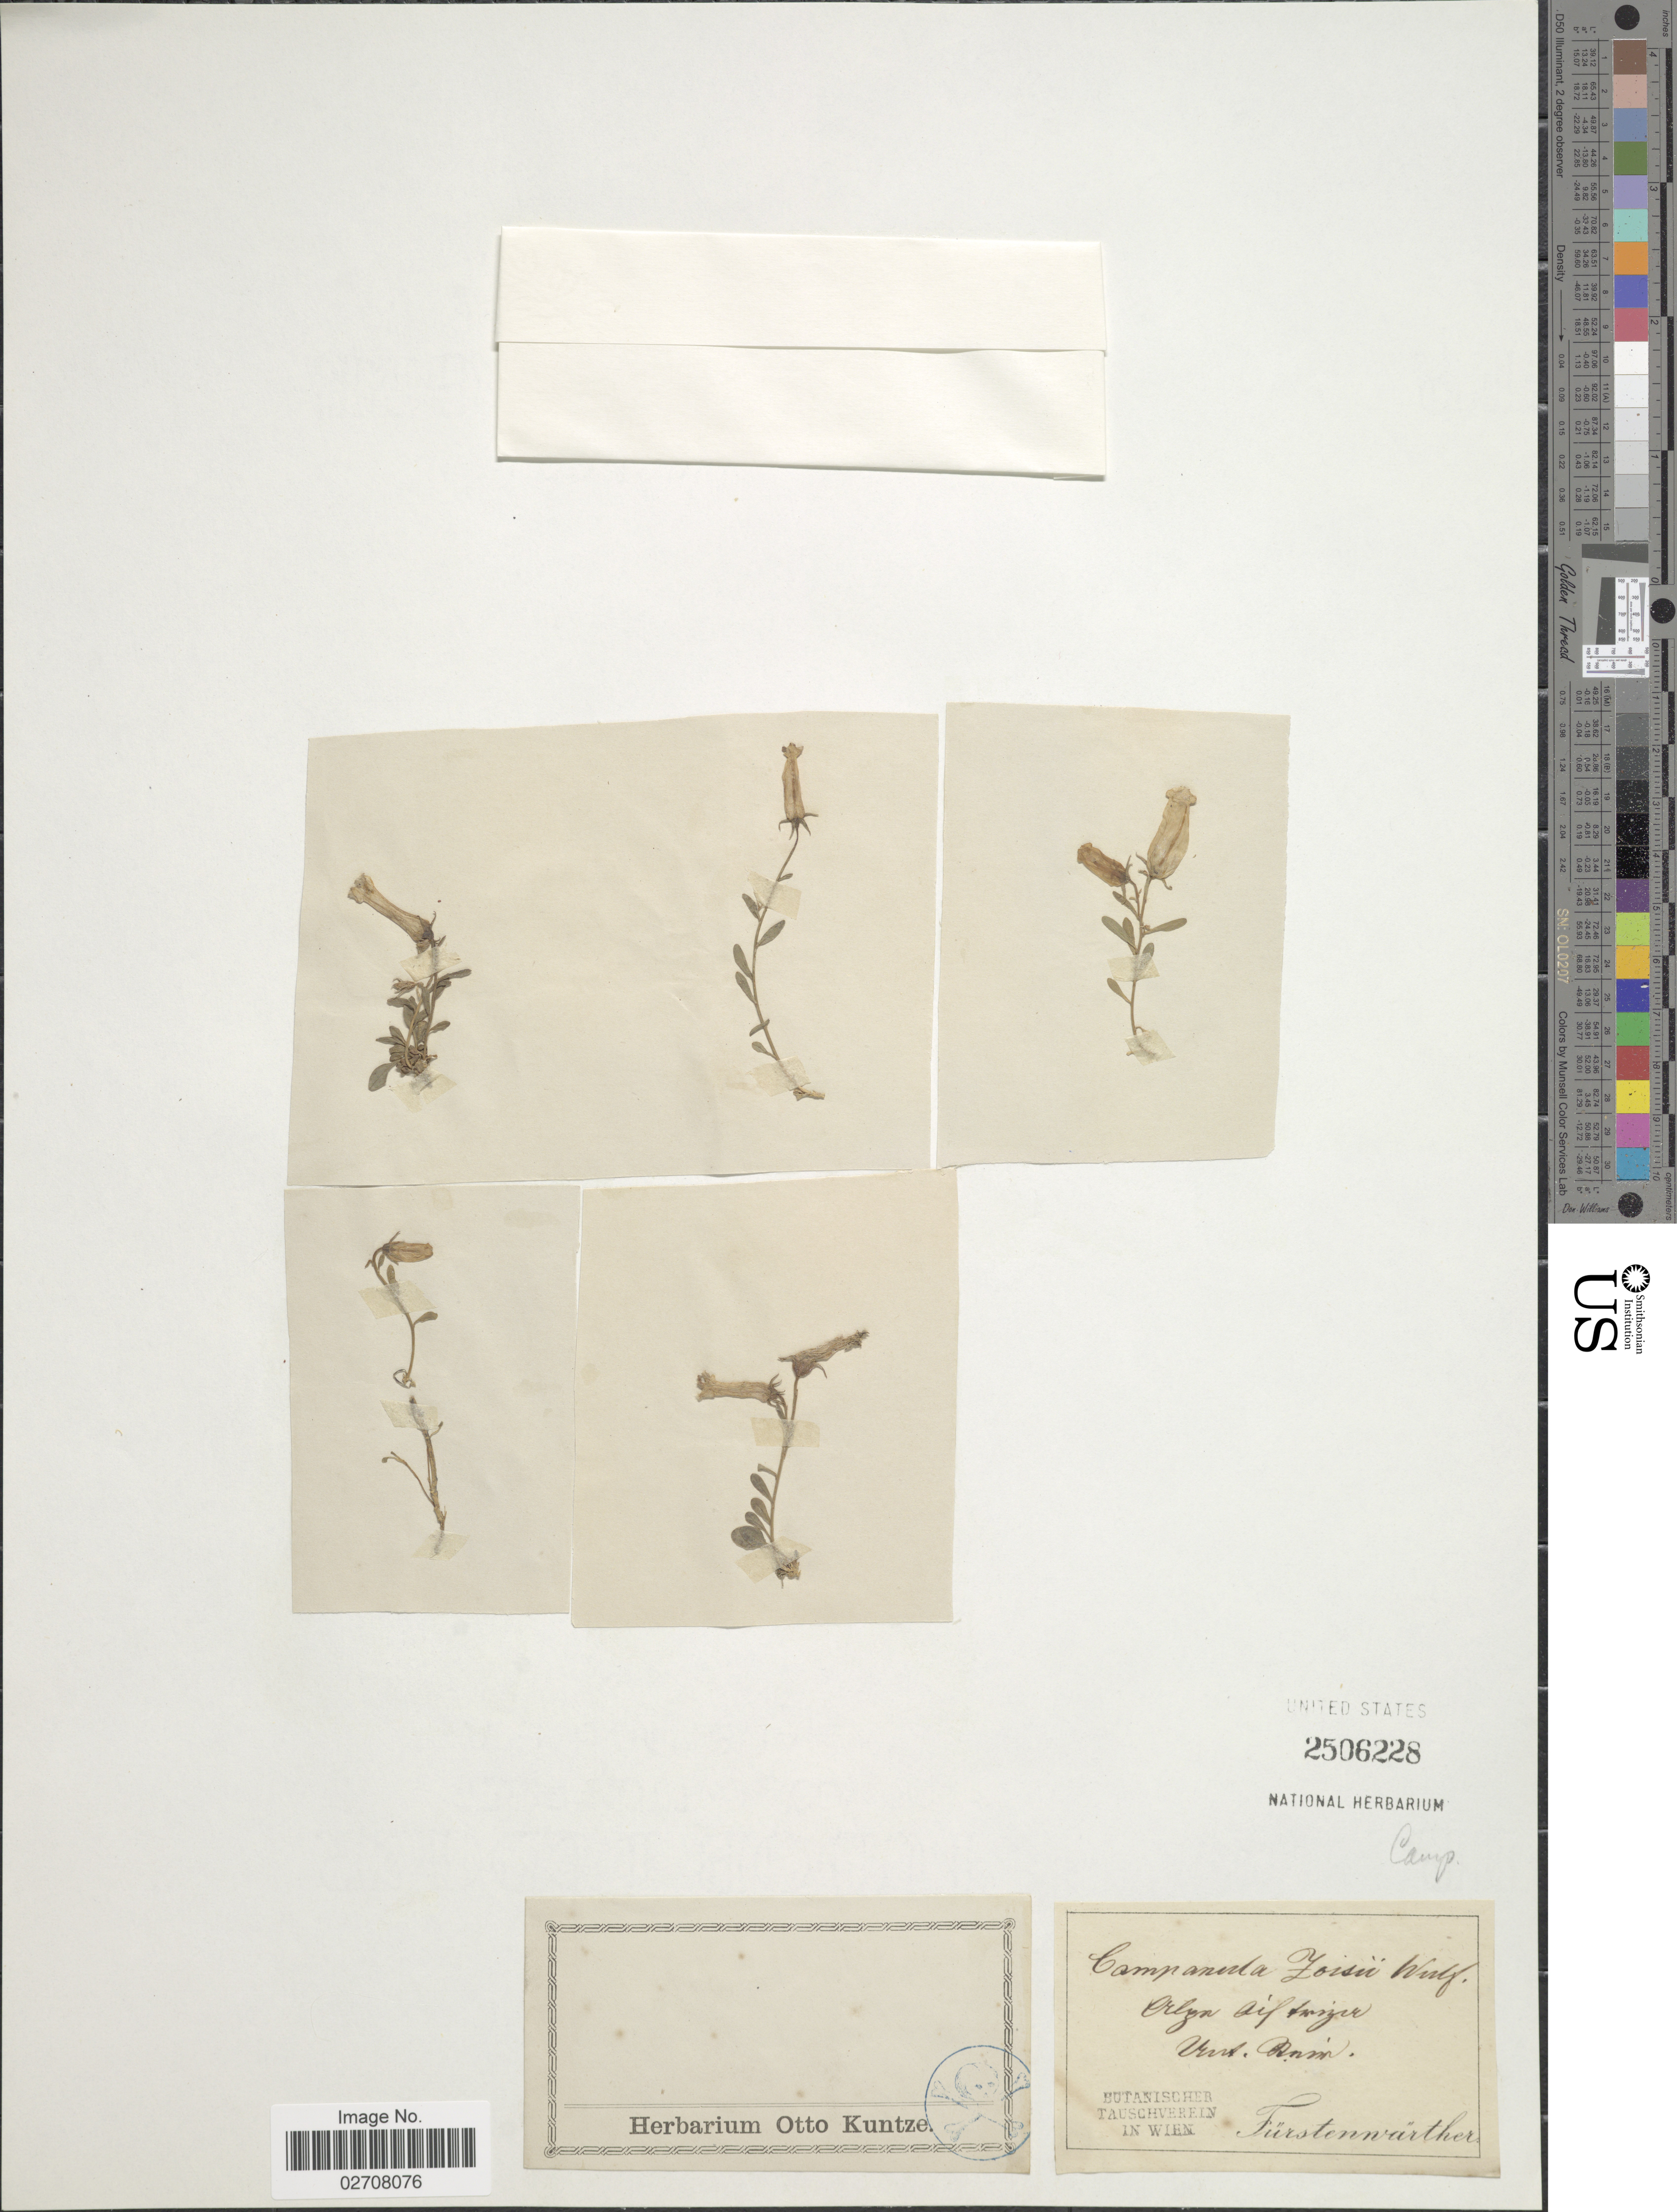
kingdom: Plantae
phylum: Tracheophyta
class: Magnoliopsida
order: Asterales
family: Campanulaceae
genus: Campanula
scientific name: Campanula zoysii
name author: Wulfen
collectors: ex herb. Otto Kuntze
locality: Camp, Furstenwarther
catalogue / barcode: US 2506228